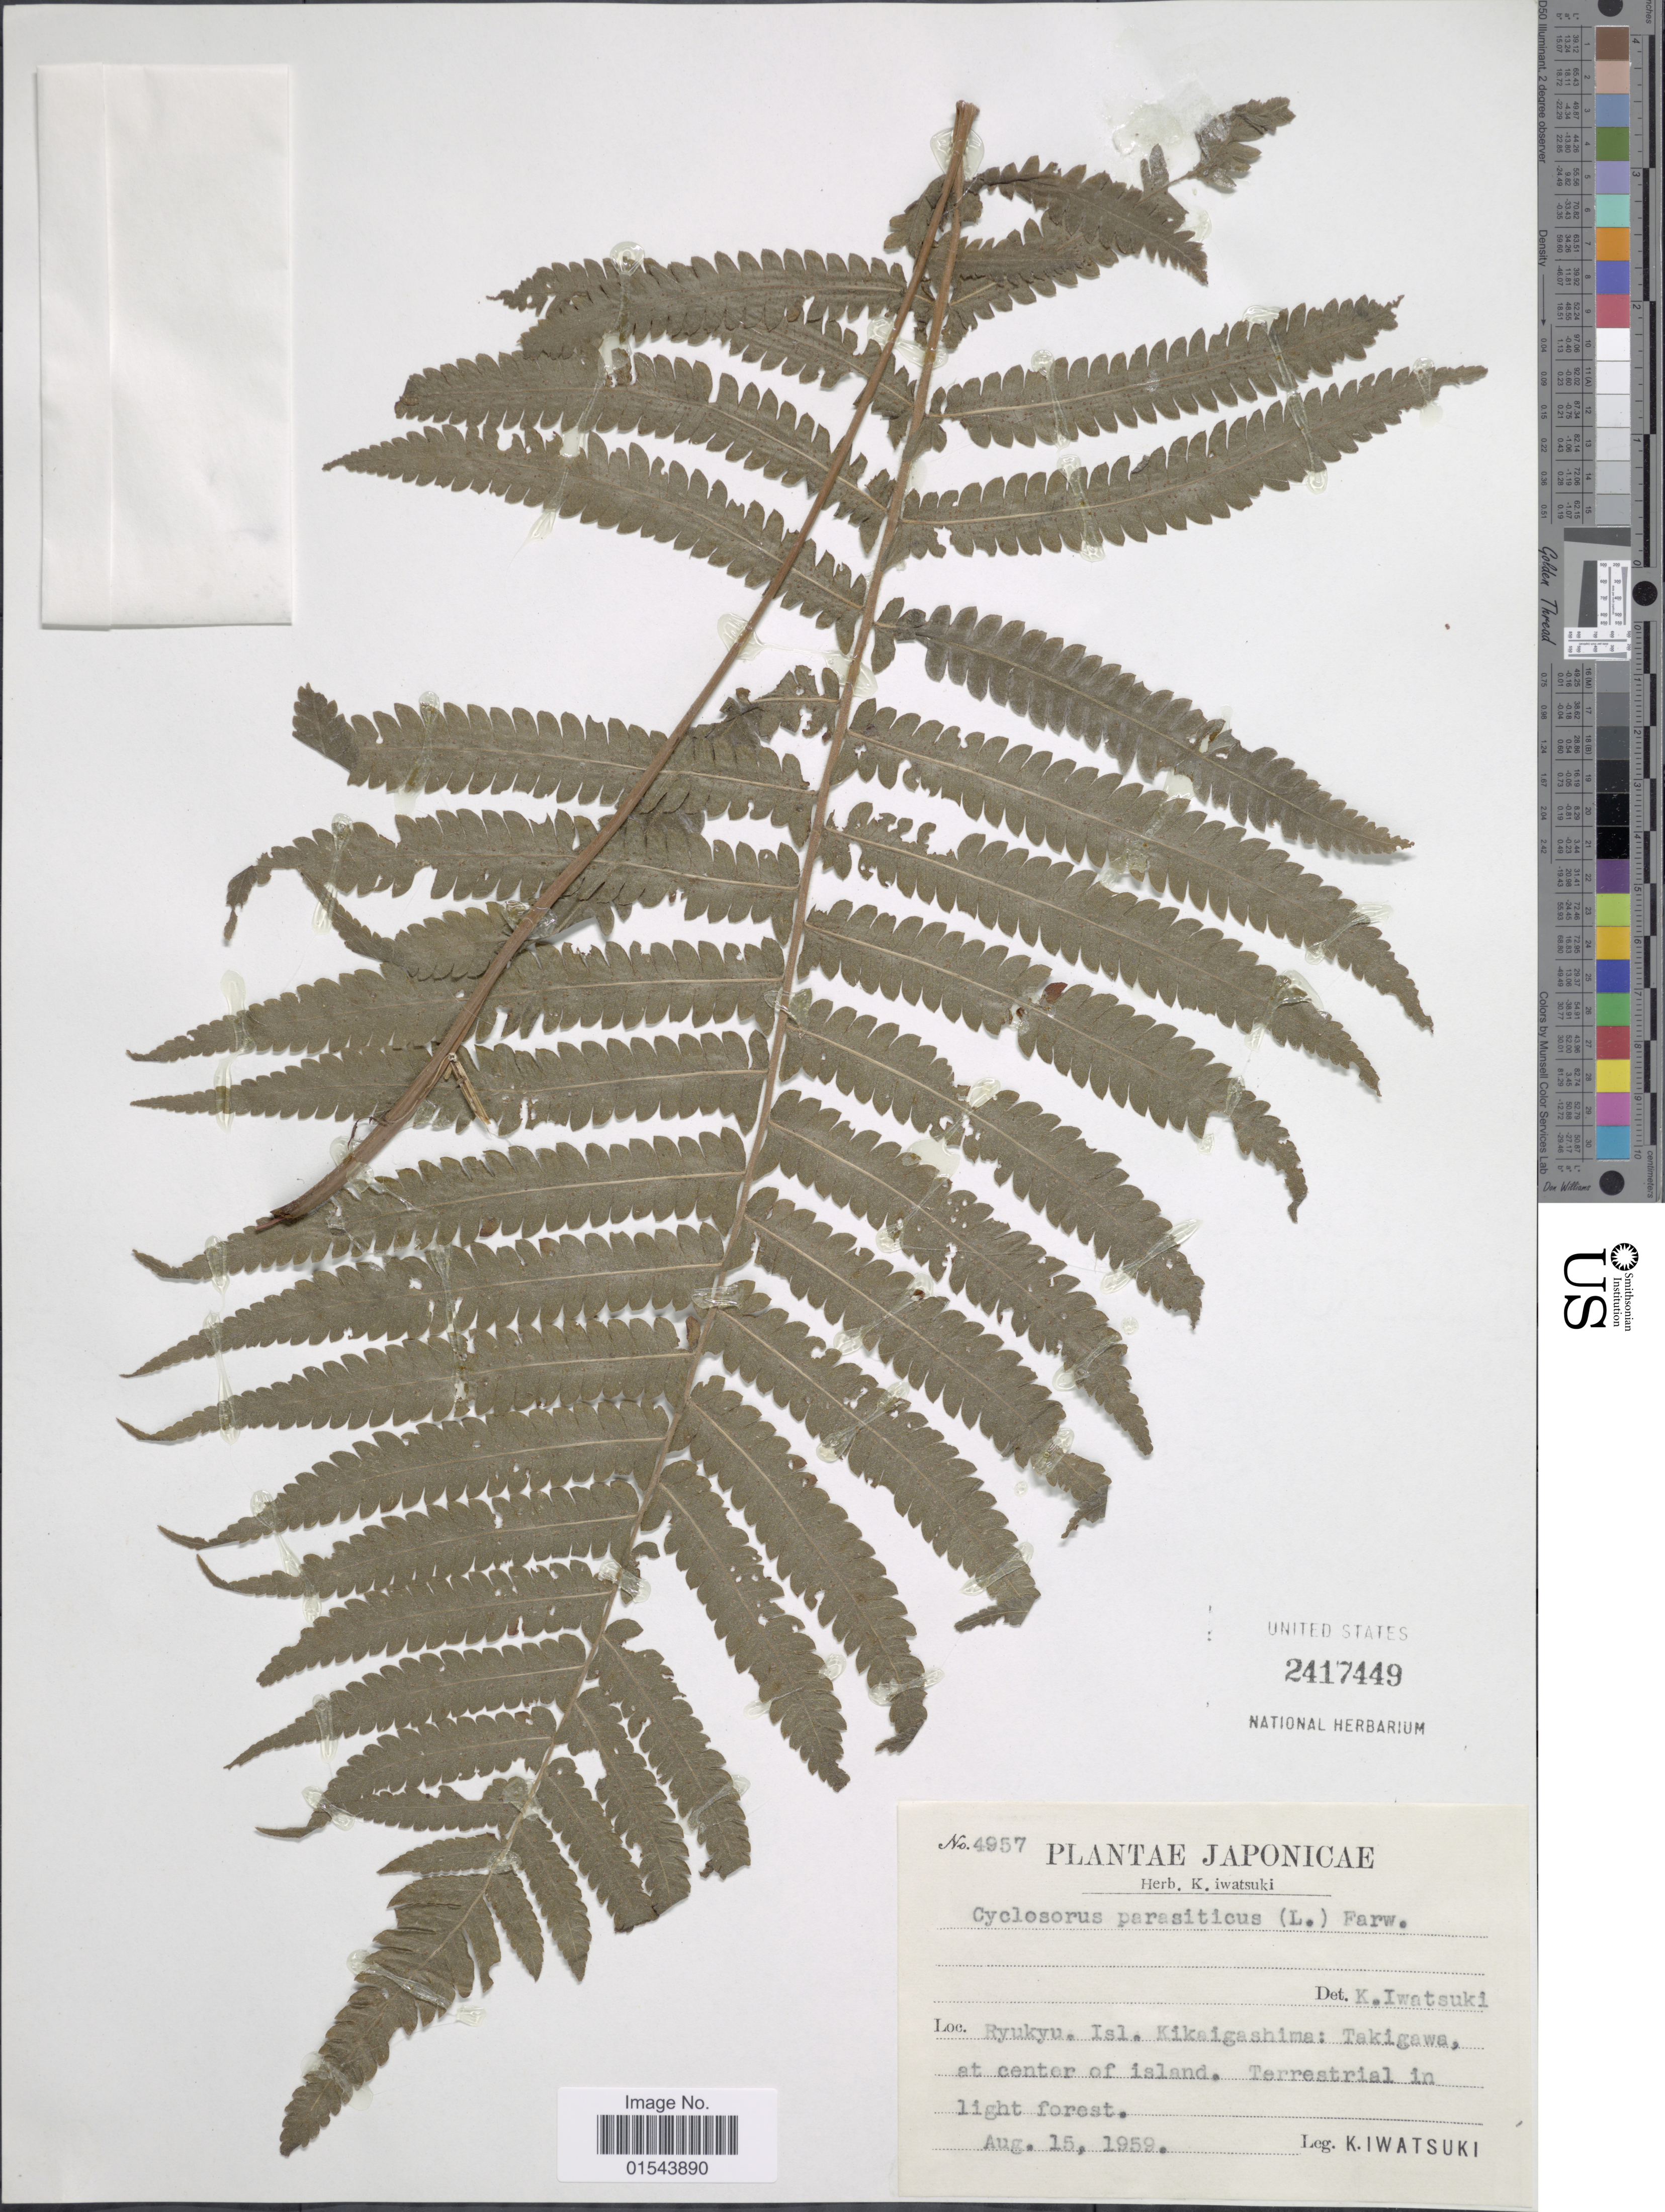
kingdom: Plantae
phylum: Tracheophyta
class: Polypodiopsida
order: Polypodiales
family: Thelypteridaceae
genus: Christella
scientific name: Christella parasitica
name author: (L.) H. Lév.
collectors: K. Iwatsuki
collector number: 4957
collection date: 1959-08-15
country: Japan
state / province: Okinawa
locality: Ryukyu. Isl.: Kikaigashima: Takigawa, at center of island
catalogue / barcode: US 2417449